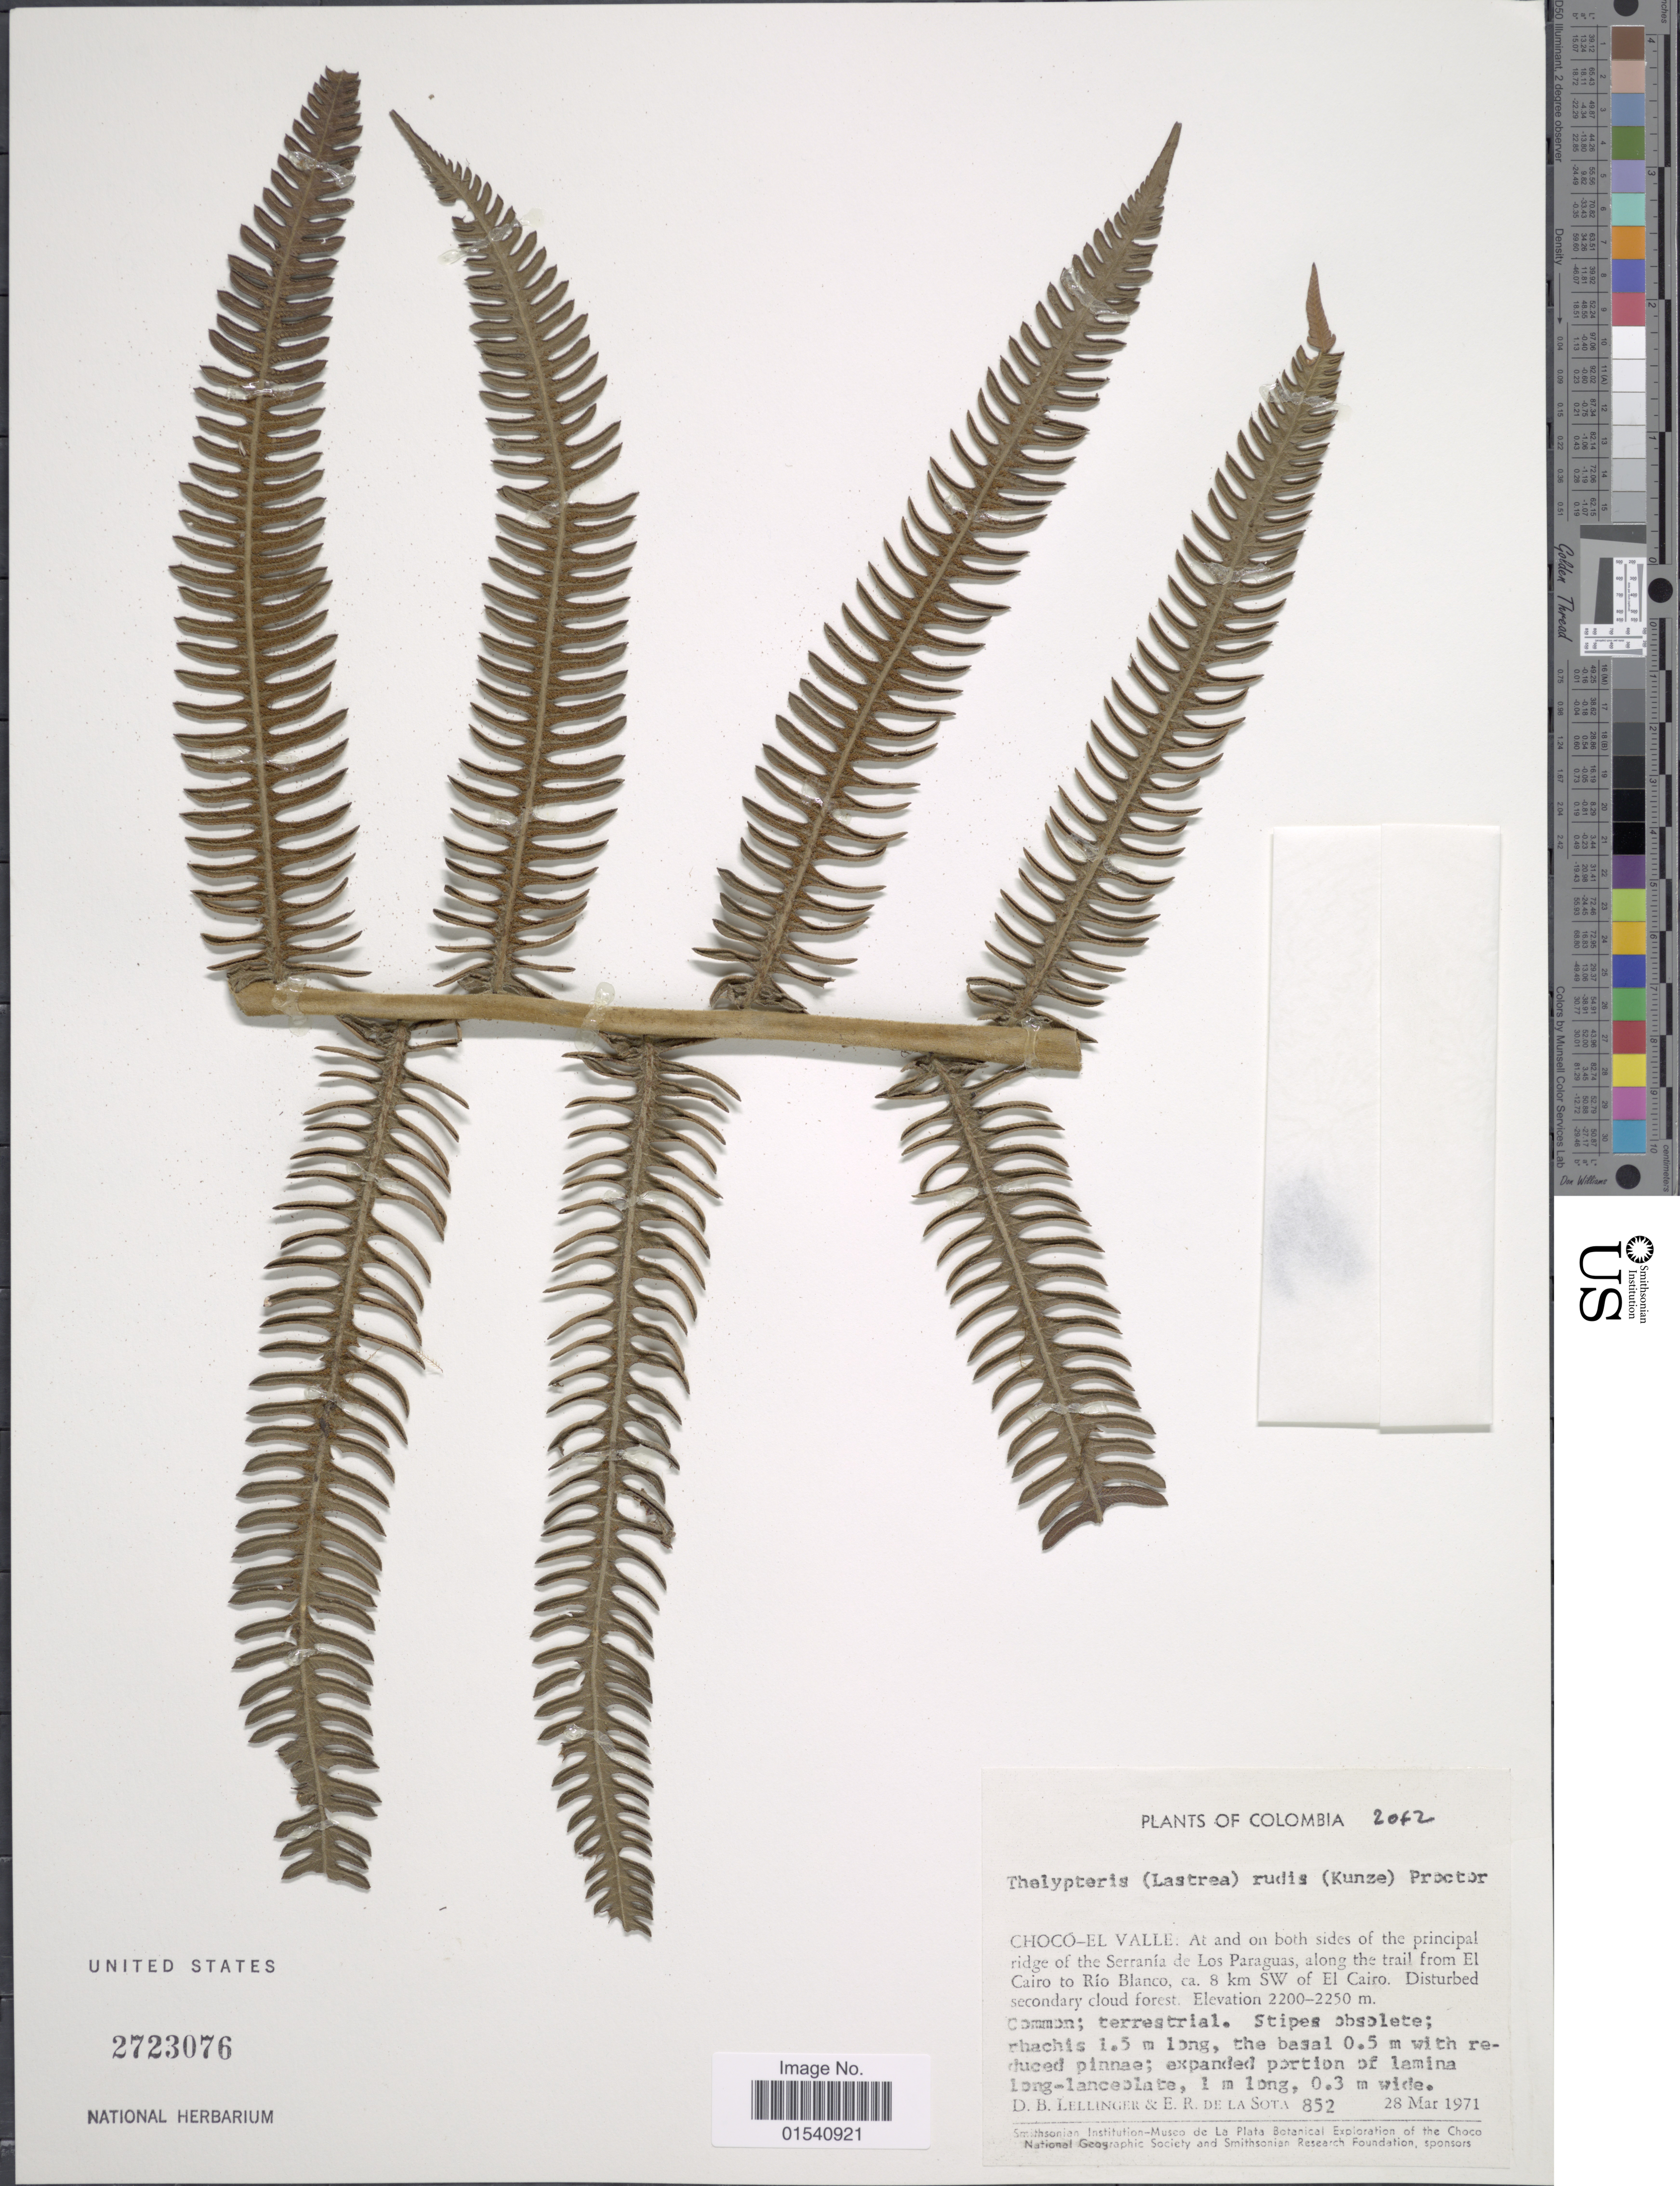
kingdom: Plantae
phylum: Tracheophyta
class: Polypodiopsida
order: Polypodiales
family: Thelypteridaceae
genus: Amauropelta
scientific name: Amauropelta rudis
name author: (Kunze) Pic. Serm.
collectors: D. B. Lellinger & E. R. de la Sota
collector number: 852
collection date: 1971-03-28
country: Colombia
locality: Chocó-El valle: At and both sides of the principal ridge of the Serranía de Los Paraguas, along the trail from El Cairo to Río Blanco, ca. 8 km SW of El Cairo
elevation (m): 2200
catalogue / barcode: US 2723076